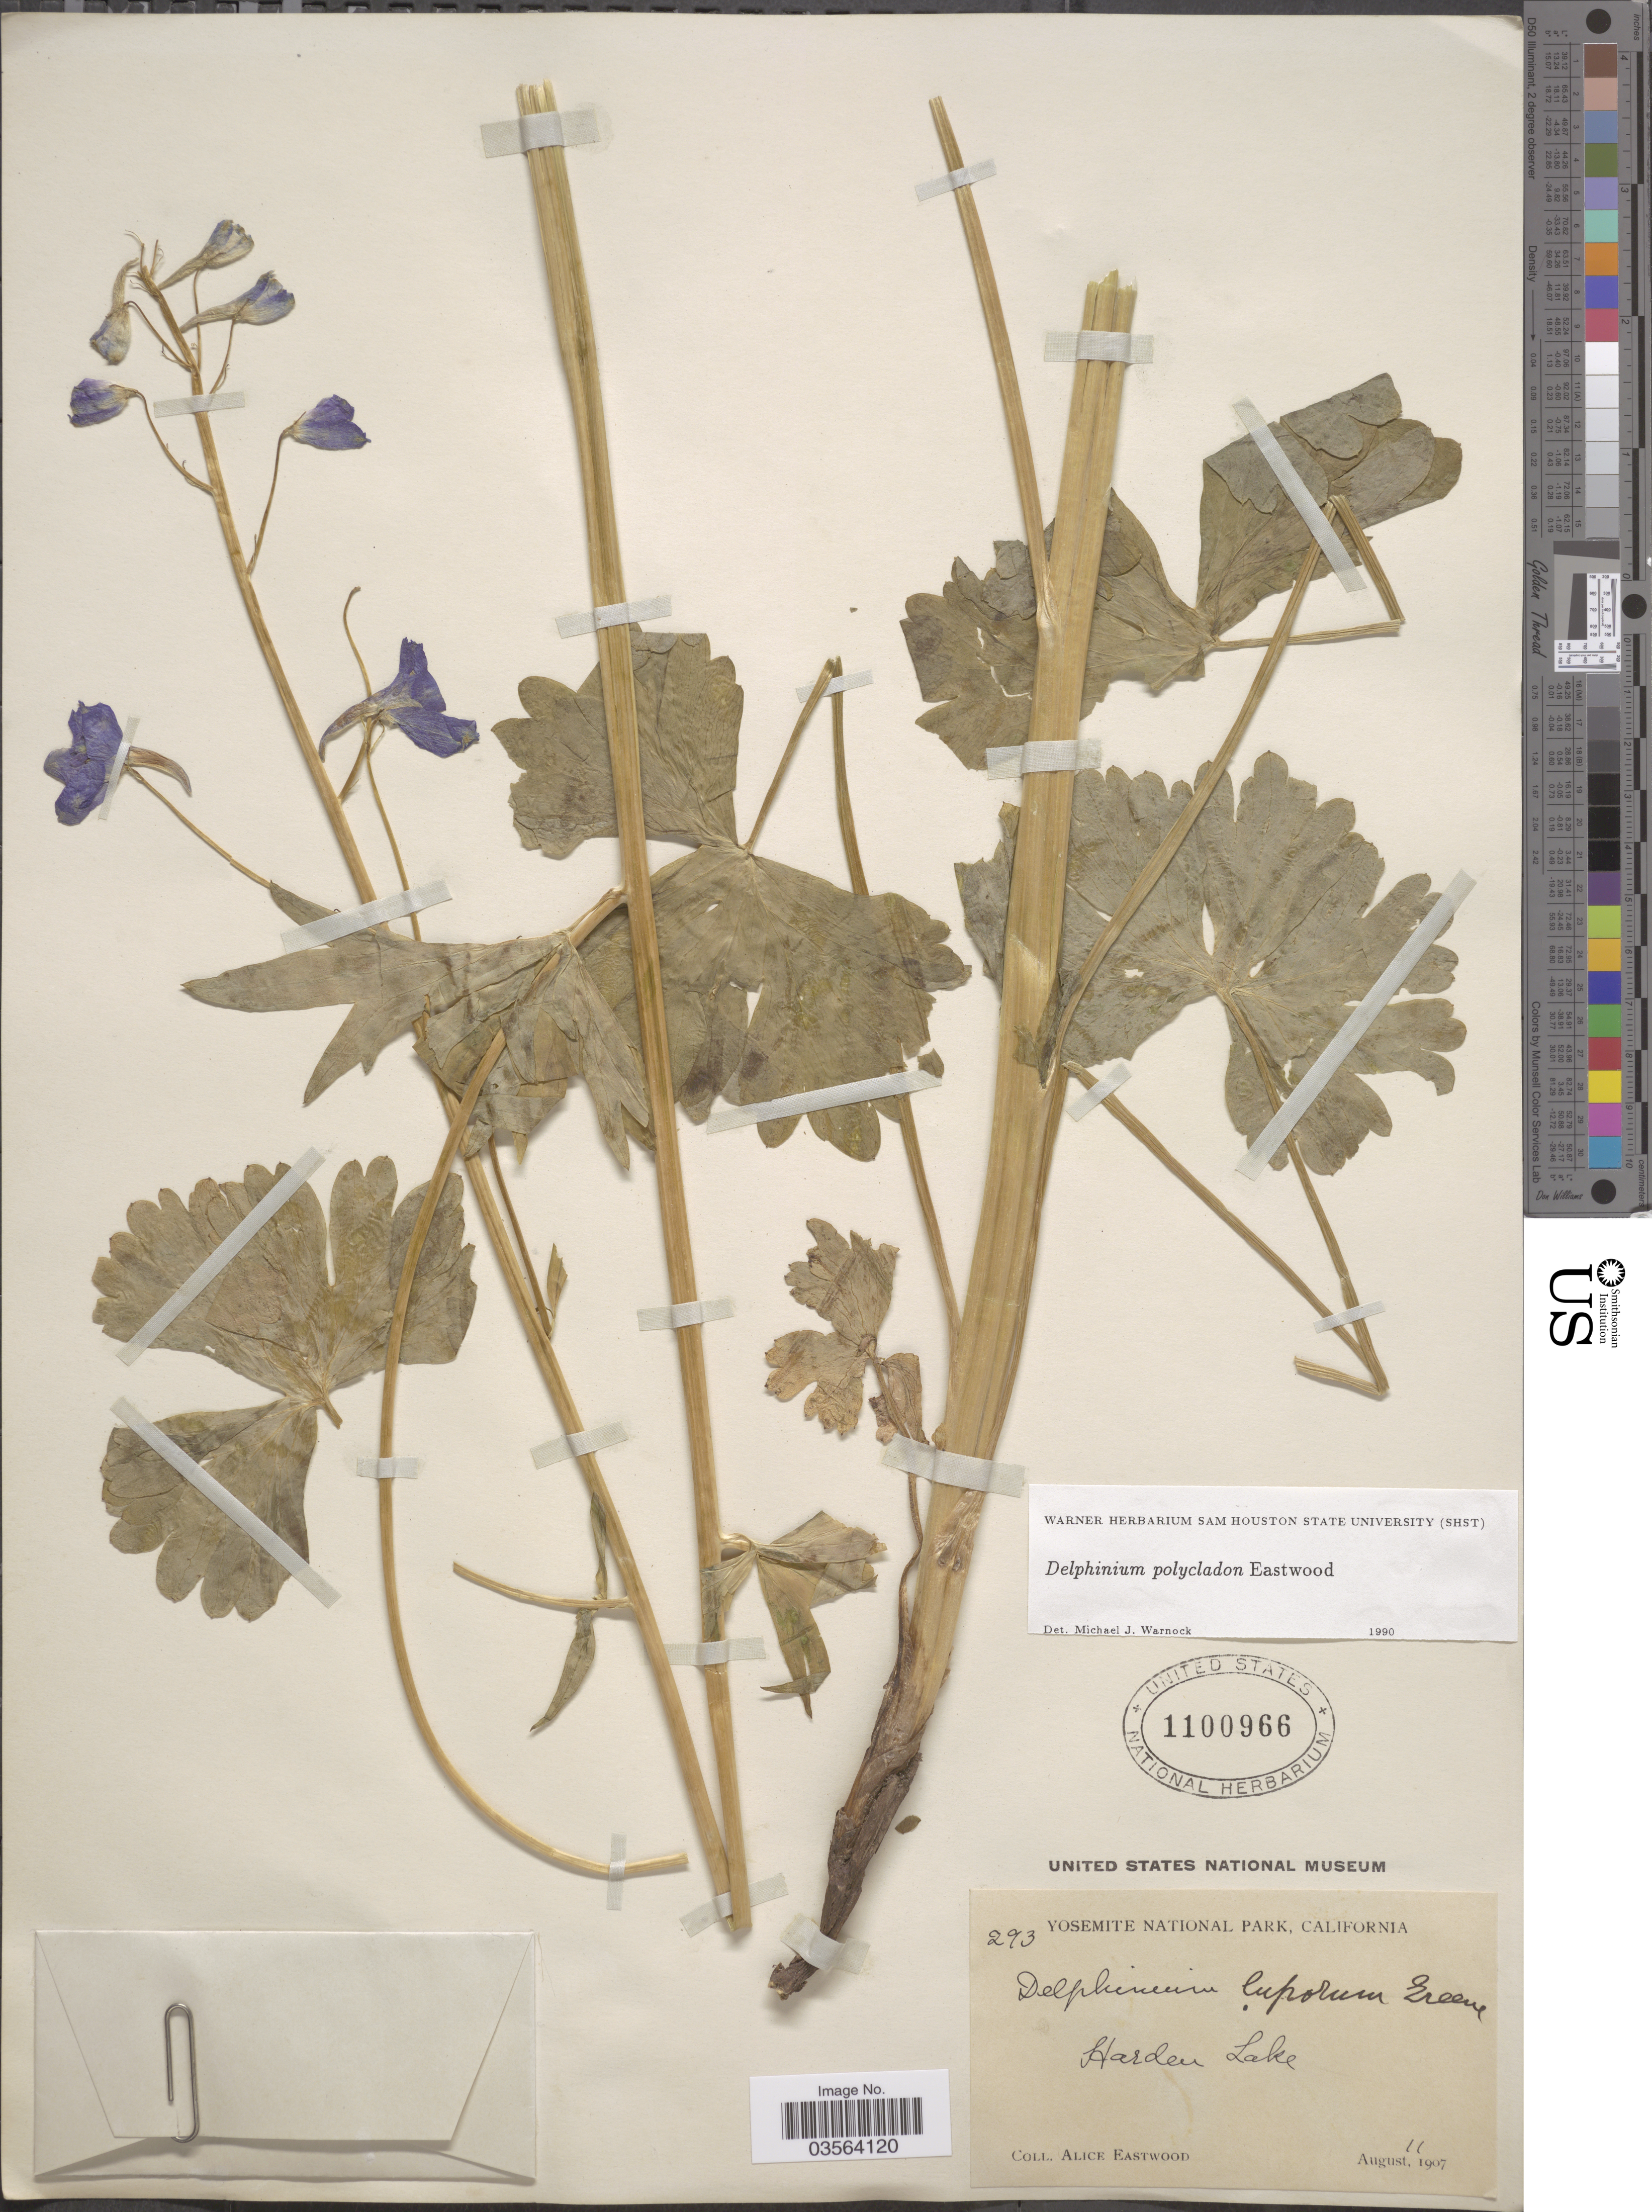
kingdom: Plantae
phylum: Tracheophyta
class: Magnoliopsida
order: Ranunculales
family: Ranunculaceae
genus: Delphinium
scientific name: Delphinium polycladon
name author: Eastw.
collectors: A. Eastwood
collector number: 293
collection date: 1907-08-11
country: United States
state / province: California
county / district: Mariposa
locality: Yosemite National Park. Harden Lake.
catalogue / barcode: US 1100966